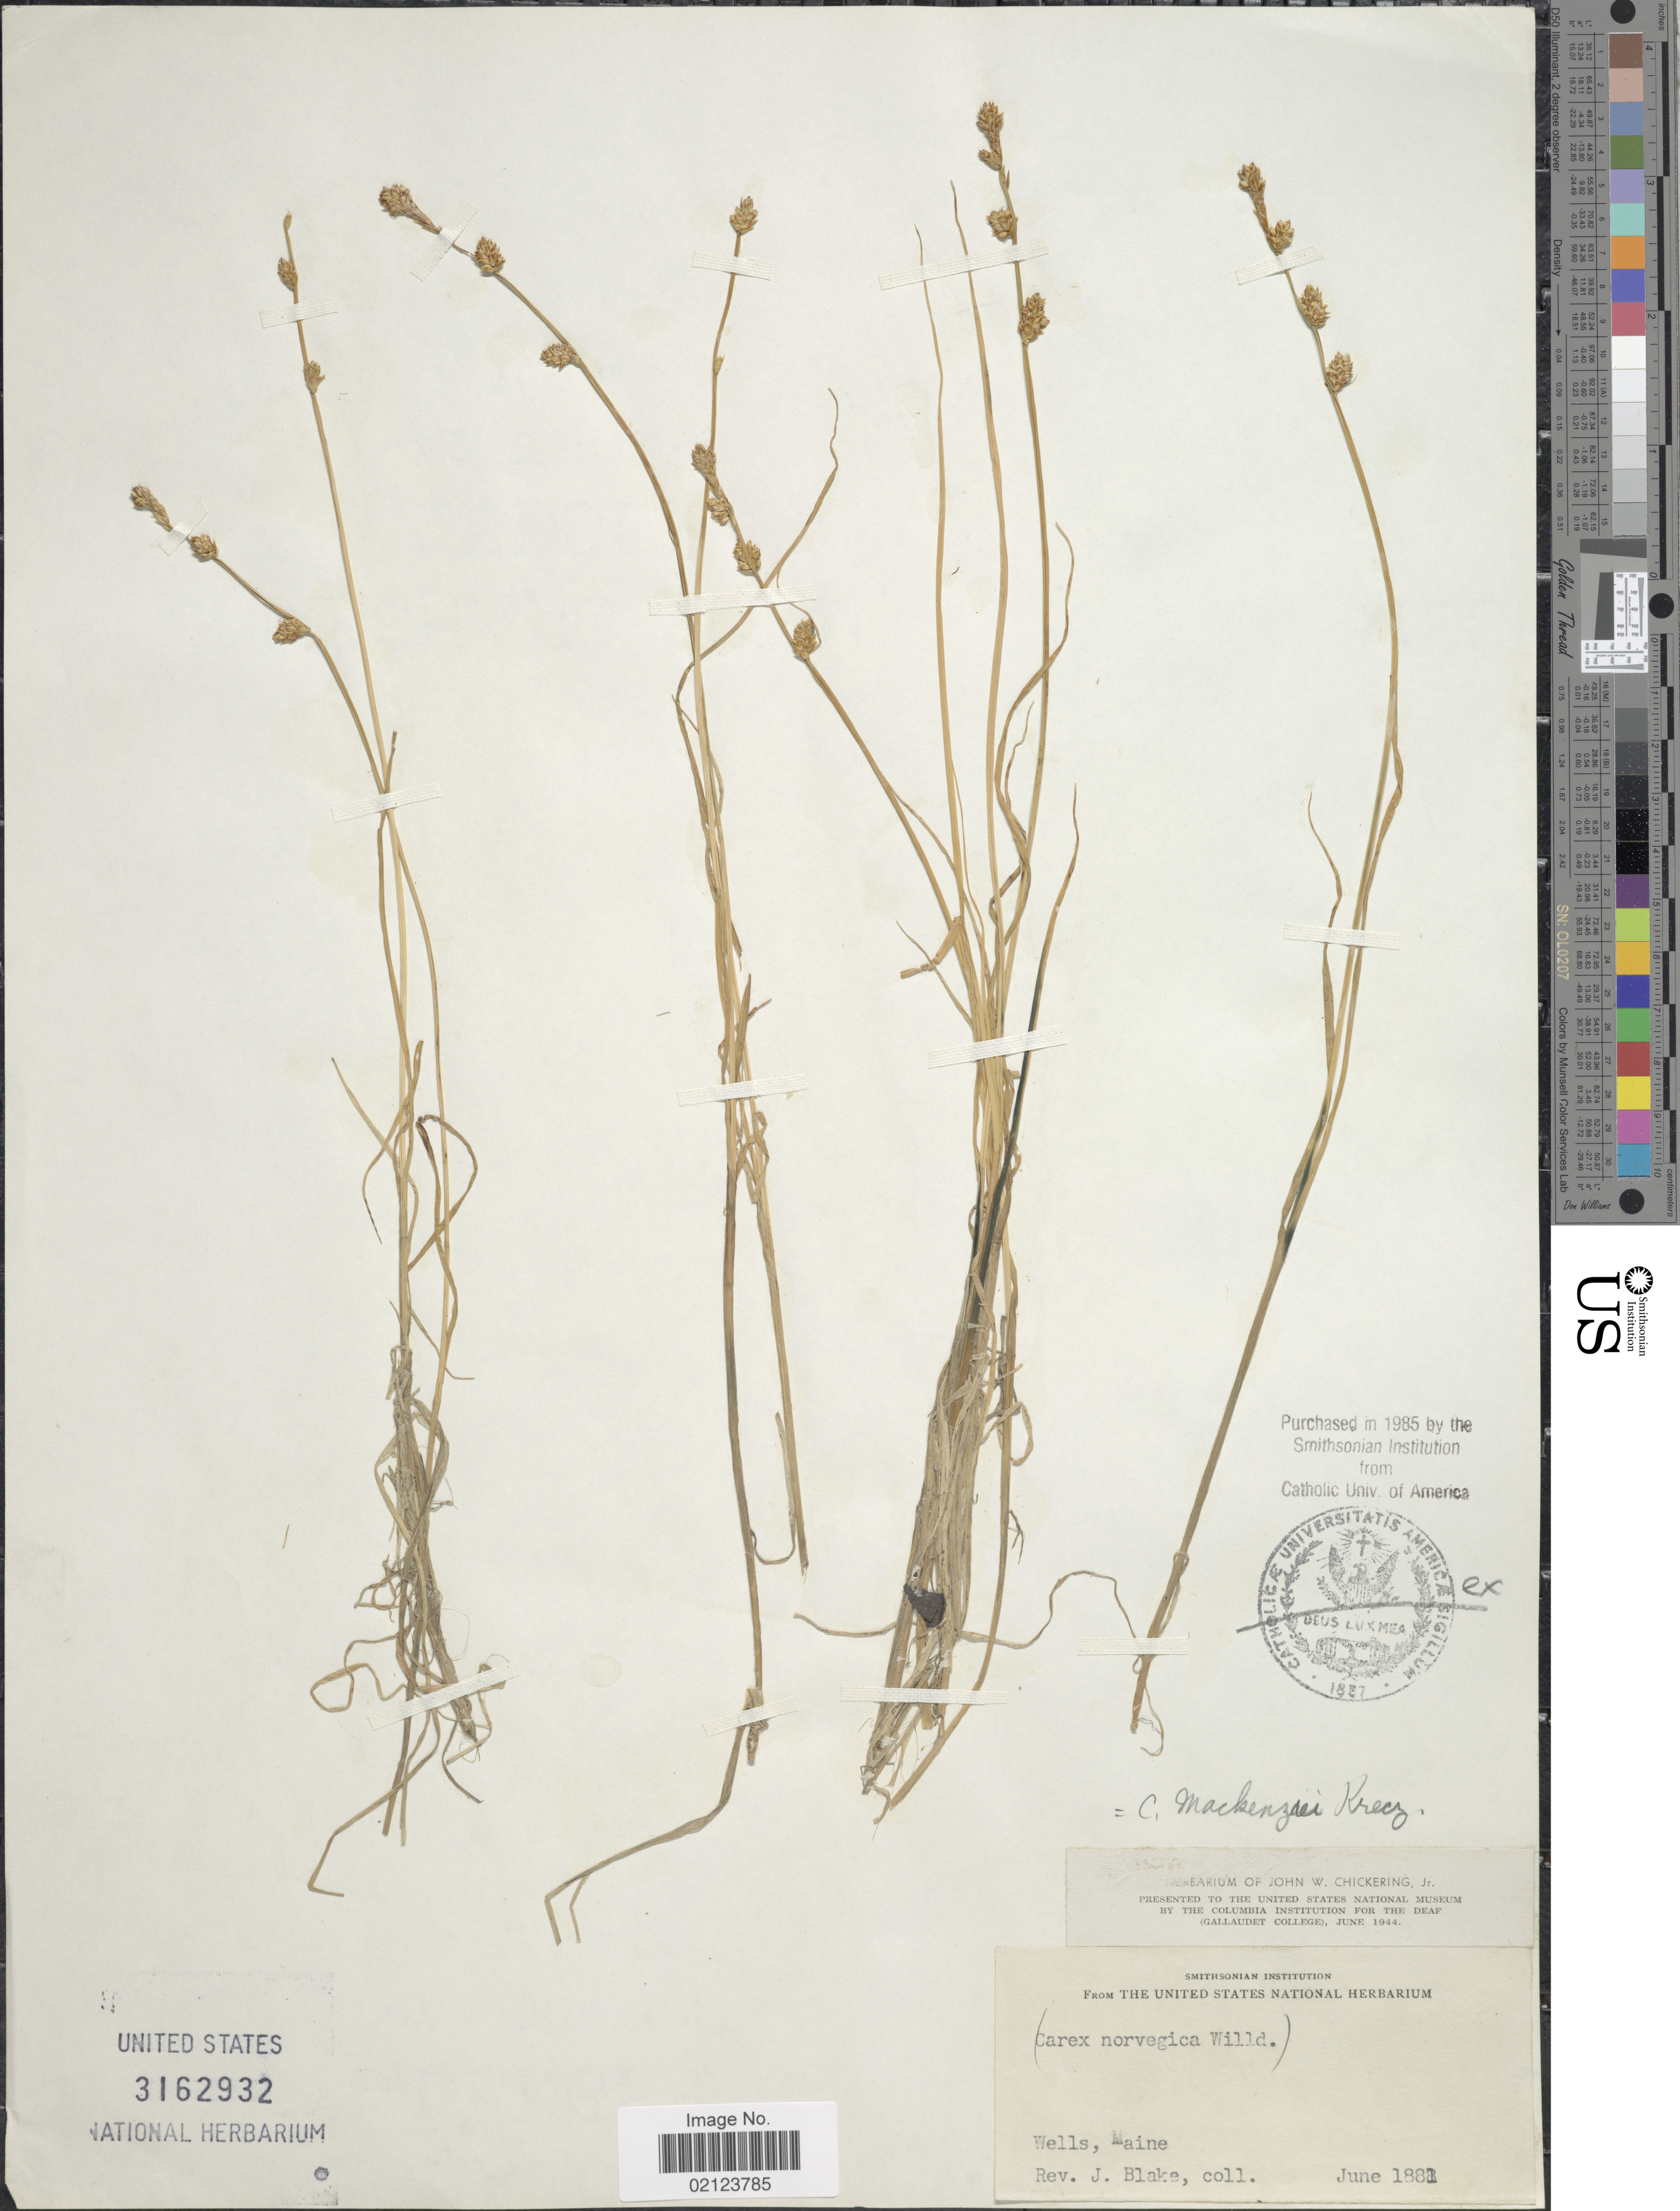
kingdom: Plantae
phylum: Tracheophyta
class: Liliopsida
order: Poales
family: Cyperaceae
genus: Carex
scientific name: Carex mackenziei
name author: V.I. Krecz.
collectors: J. Blake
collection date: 1881-06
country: United States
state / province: Maine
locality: Wells, Maine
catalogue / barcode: US 3162932